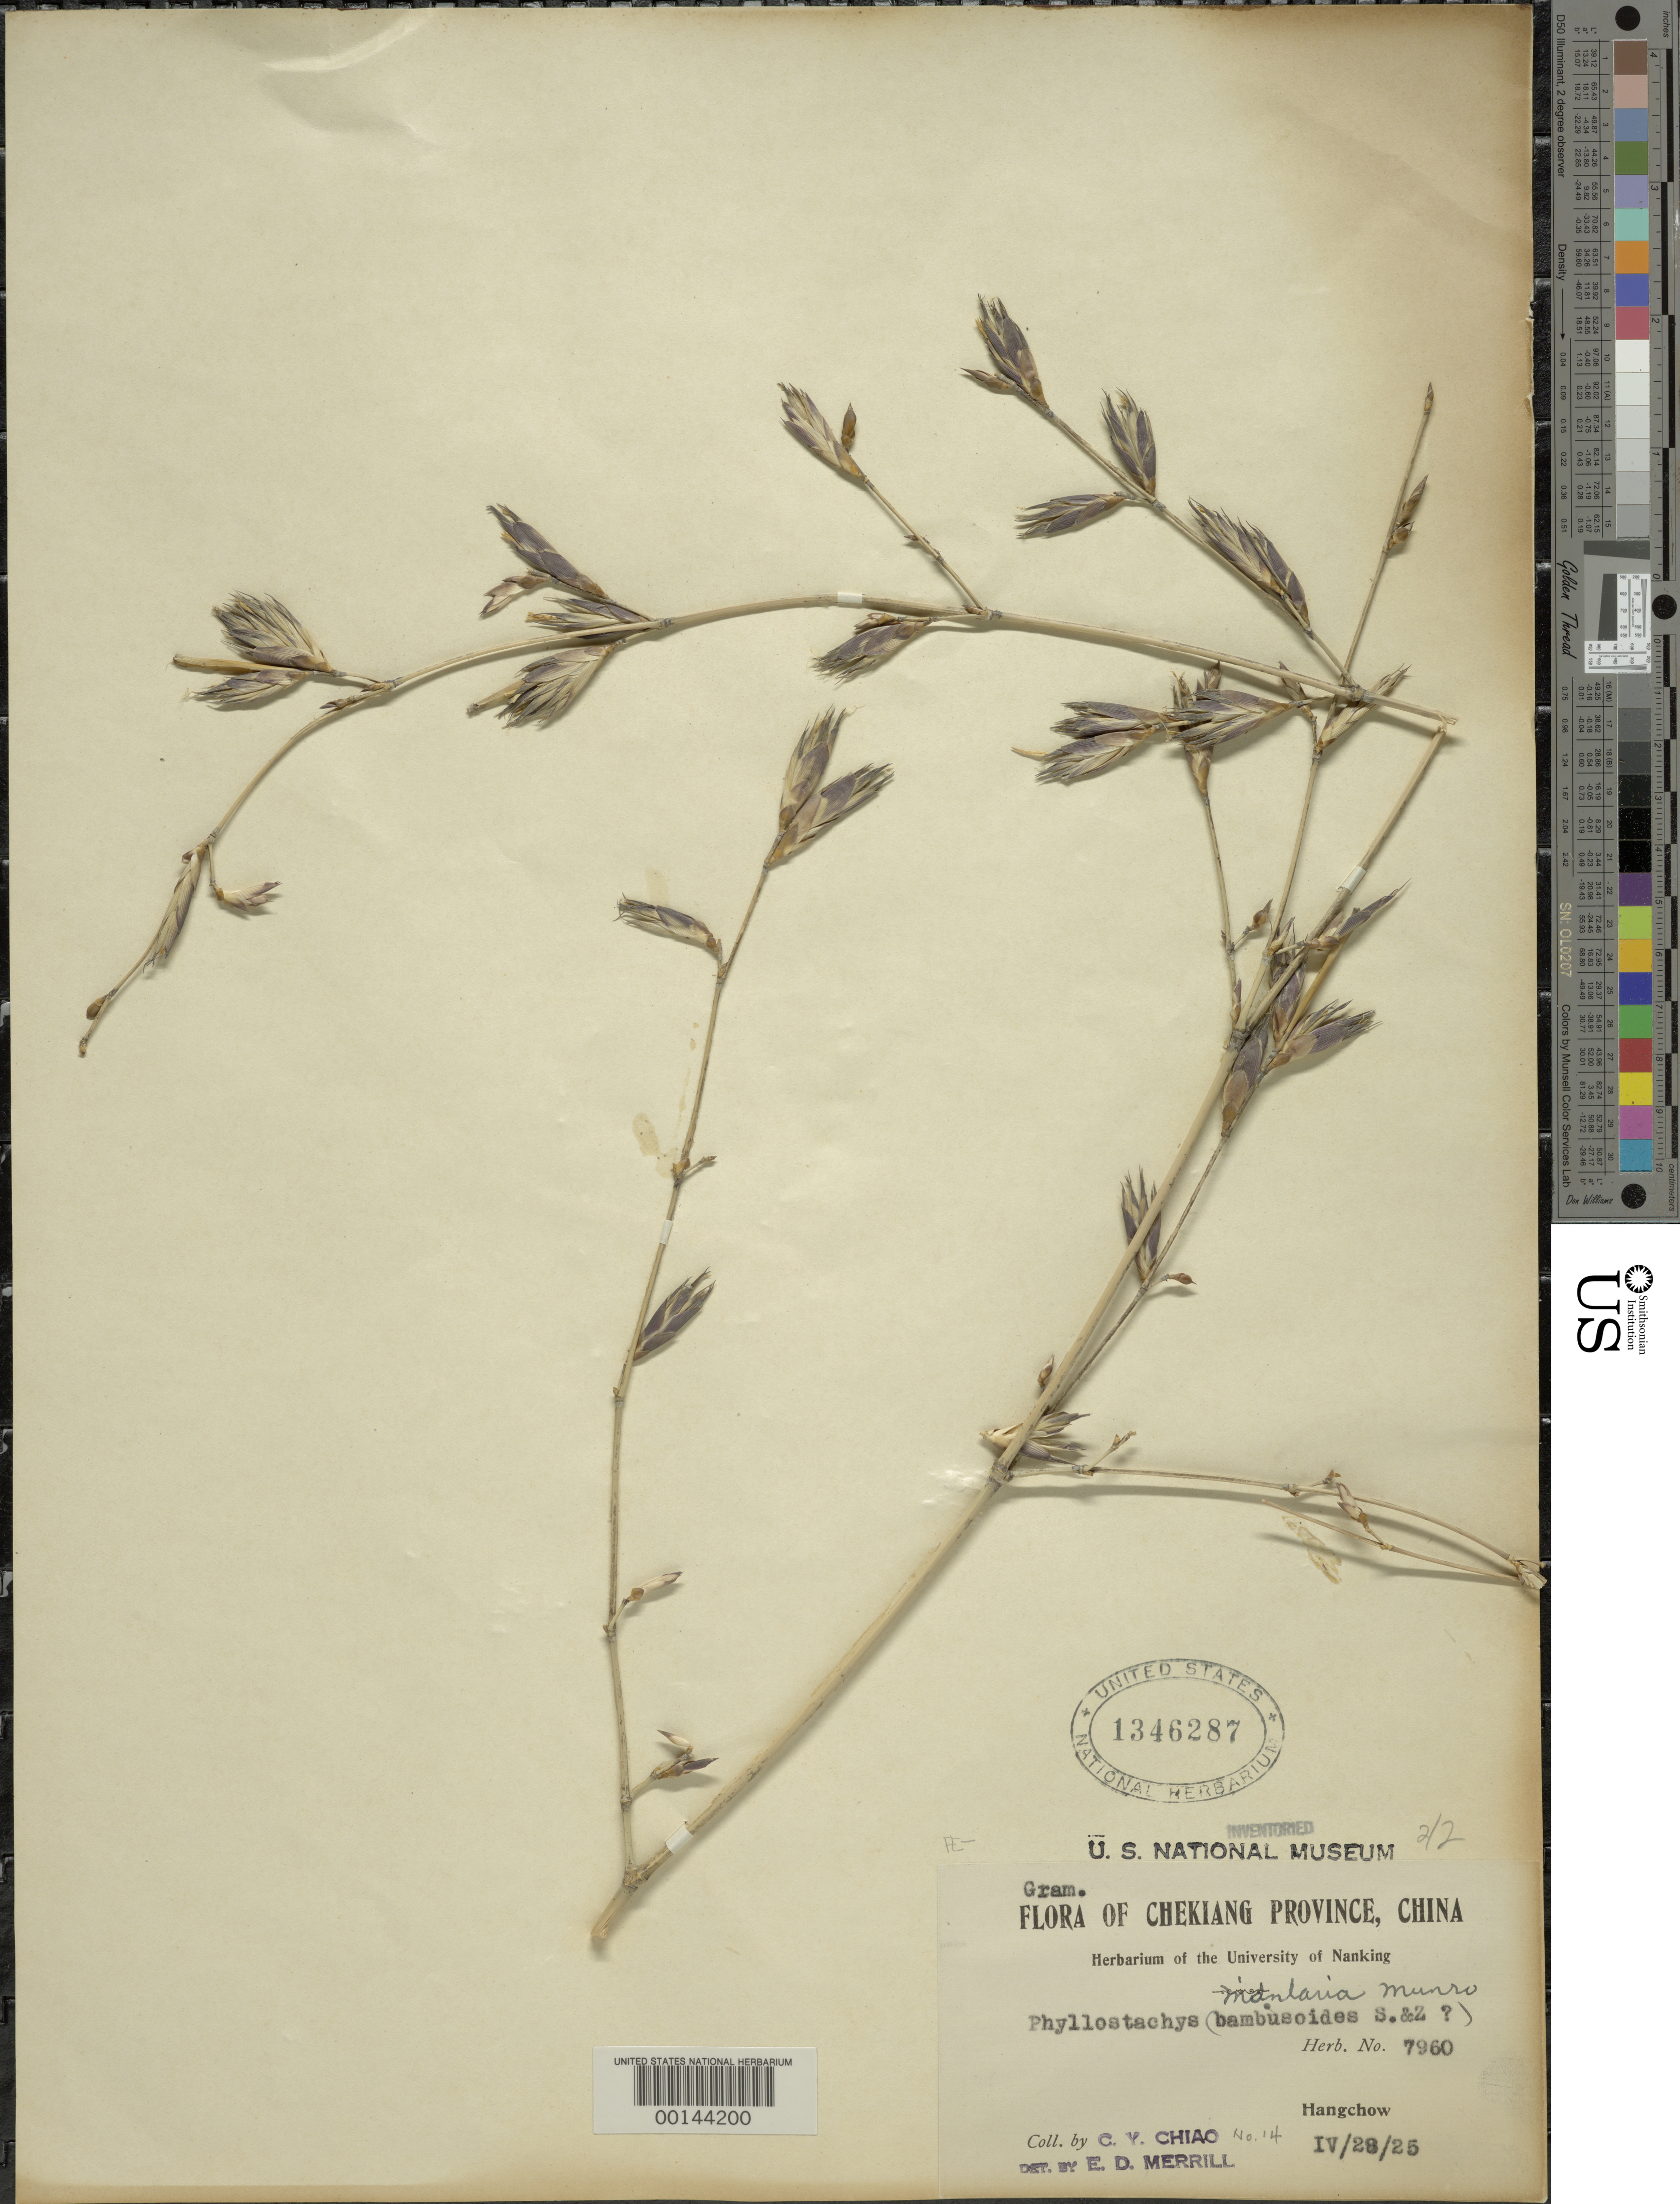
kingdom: Plantae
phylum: Tracheophyta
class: Liliopsida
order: Poales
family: Poaceae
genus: Phyllostachys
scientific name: Phyllostachys sp.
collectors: C. Y. Chiao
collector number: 14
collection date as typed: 28 Apr 1925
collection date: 1925-04-28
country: China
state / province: Zhejiang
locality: Hangchow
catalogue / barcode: US 1346287